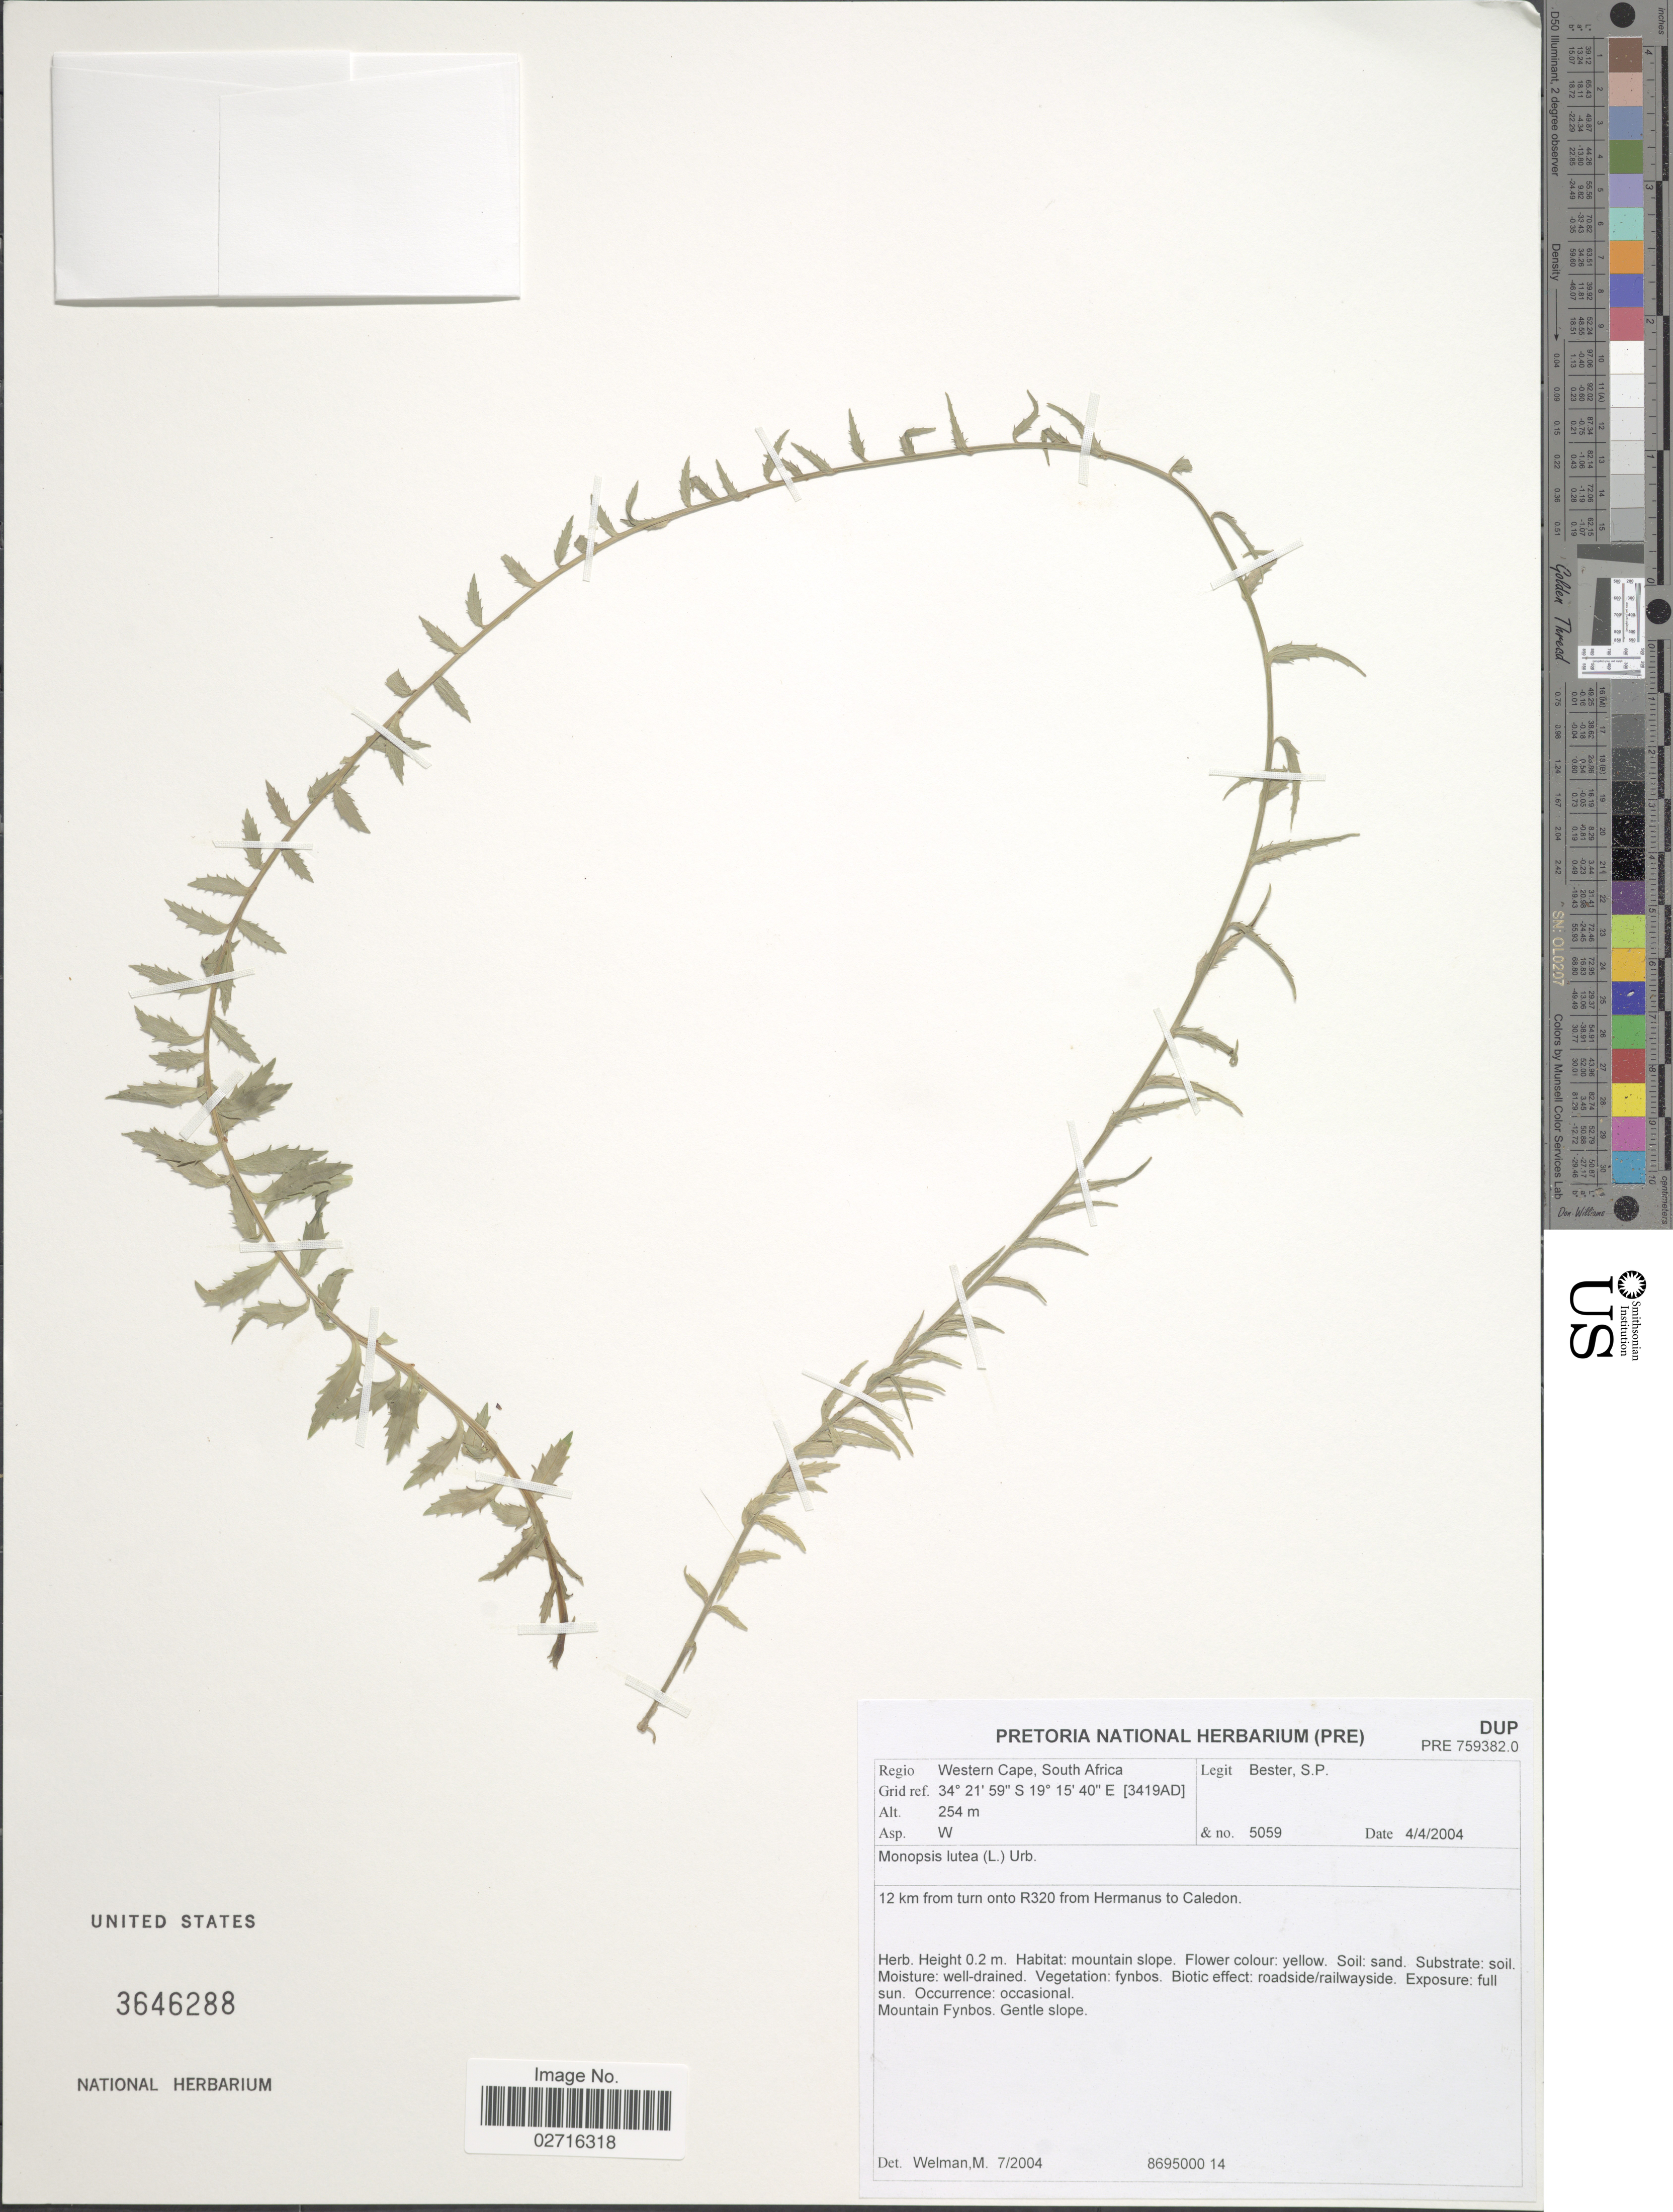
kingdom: Plantae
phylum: Tracheophyta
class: Magnoliopsida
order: Asterales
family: Campanulaceae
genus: Monopsis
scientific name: Monopsis lutea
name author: (L.) Urb.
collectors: S. Bester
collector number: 5059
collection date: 2004-04-04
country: South Africa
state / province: Western Cape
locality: Regio Western Cape, 12 km from turn onto R320 from Hermanus to Caledon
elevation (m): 254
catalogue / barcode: US 3646288